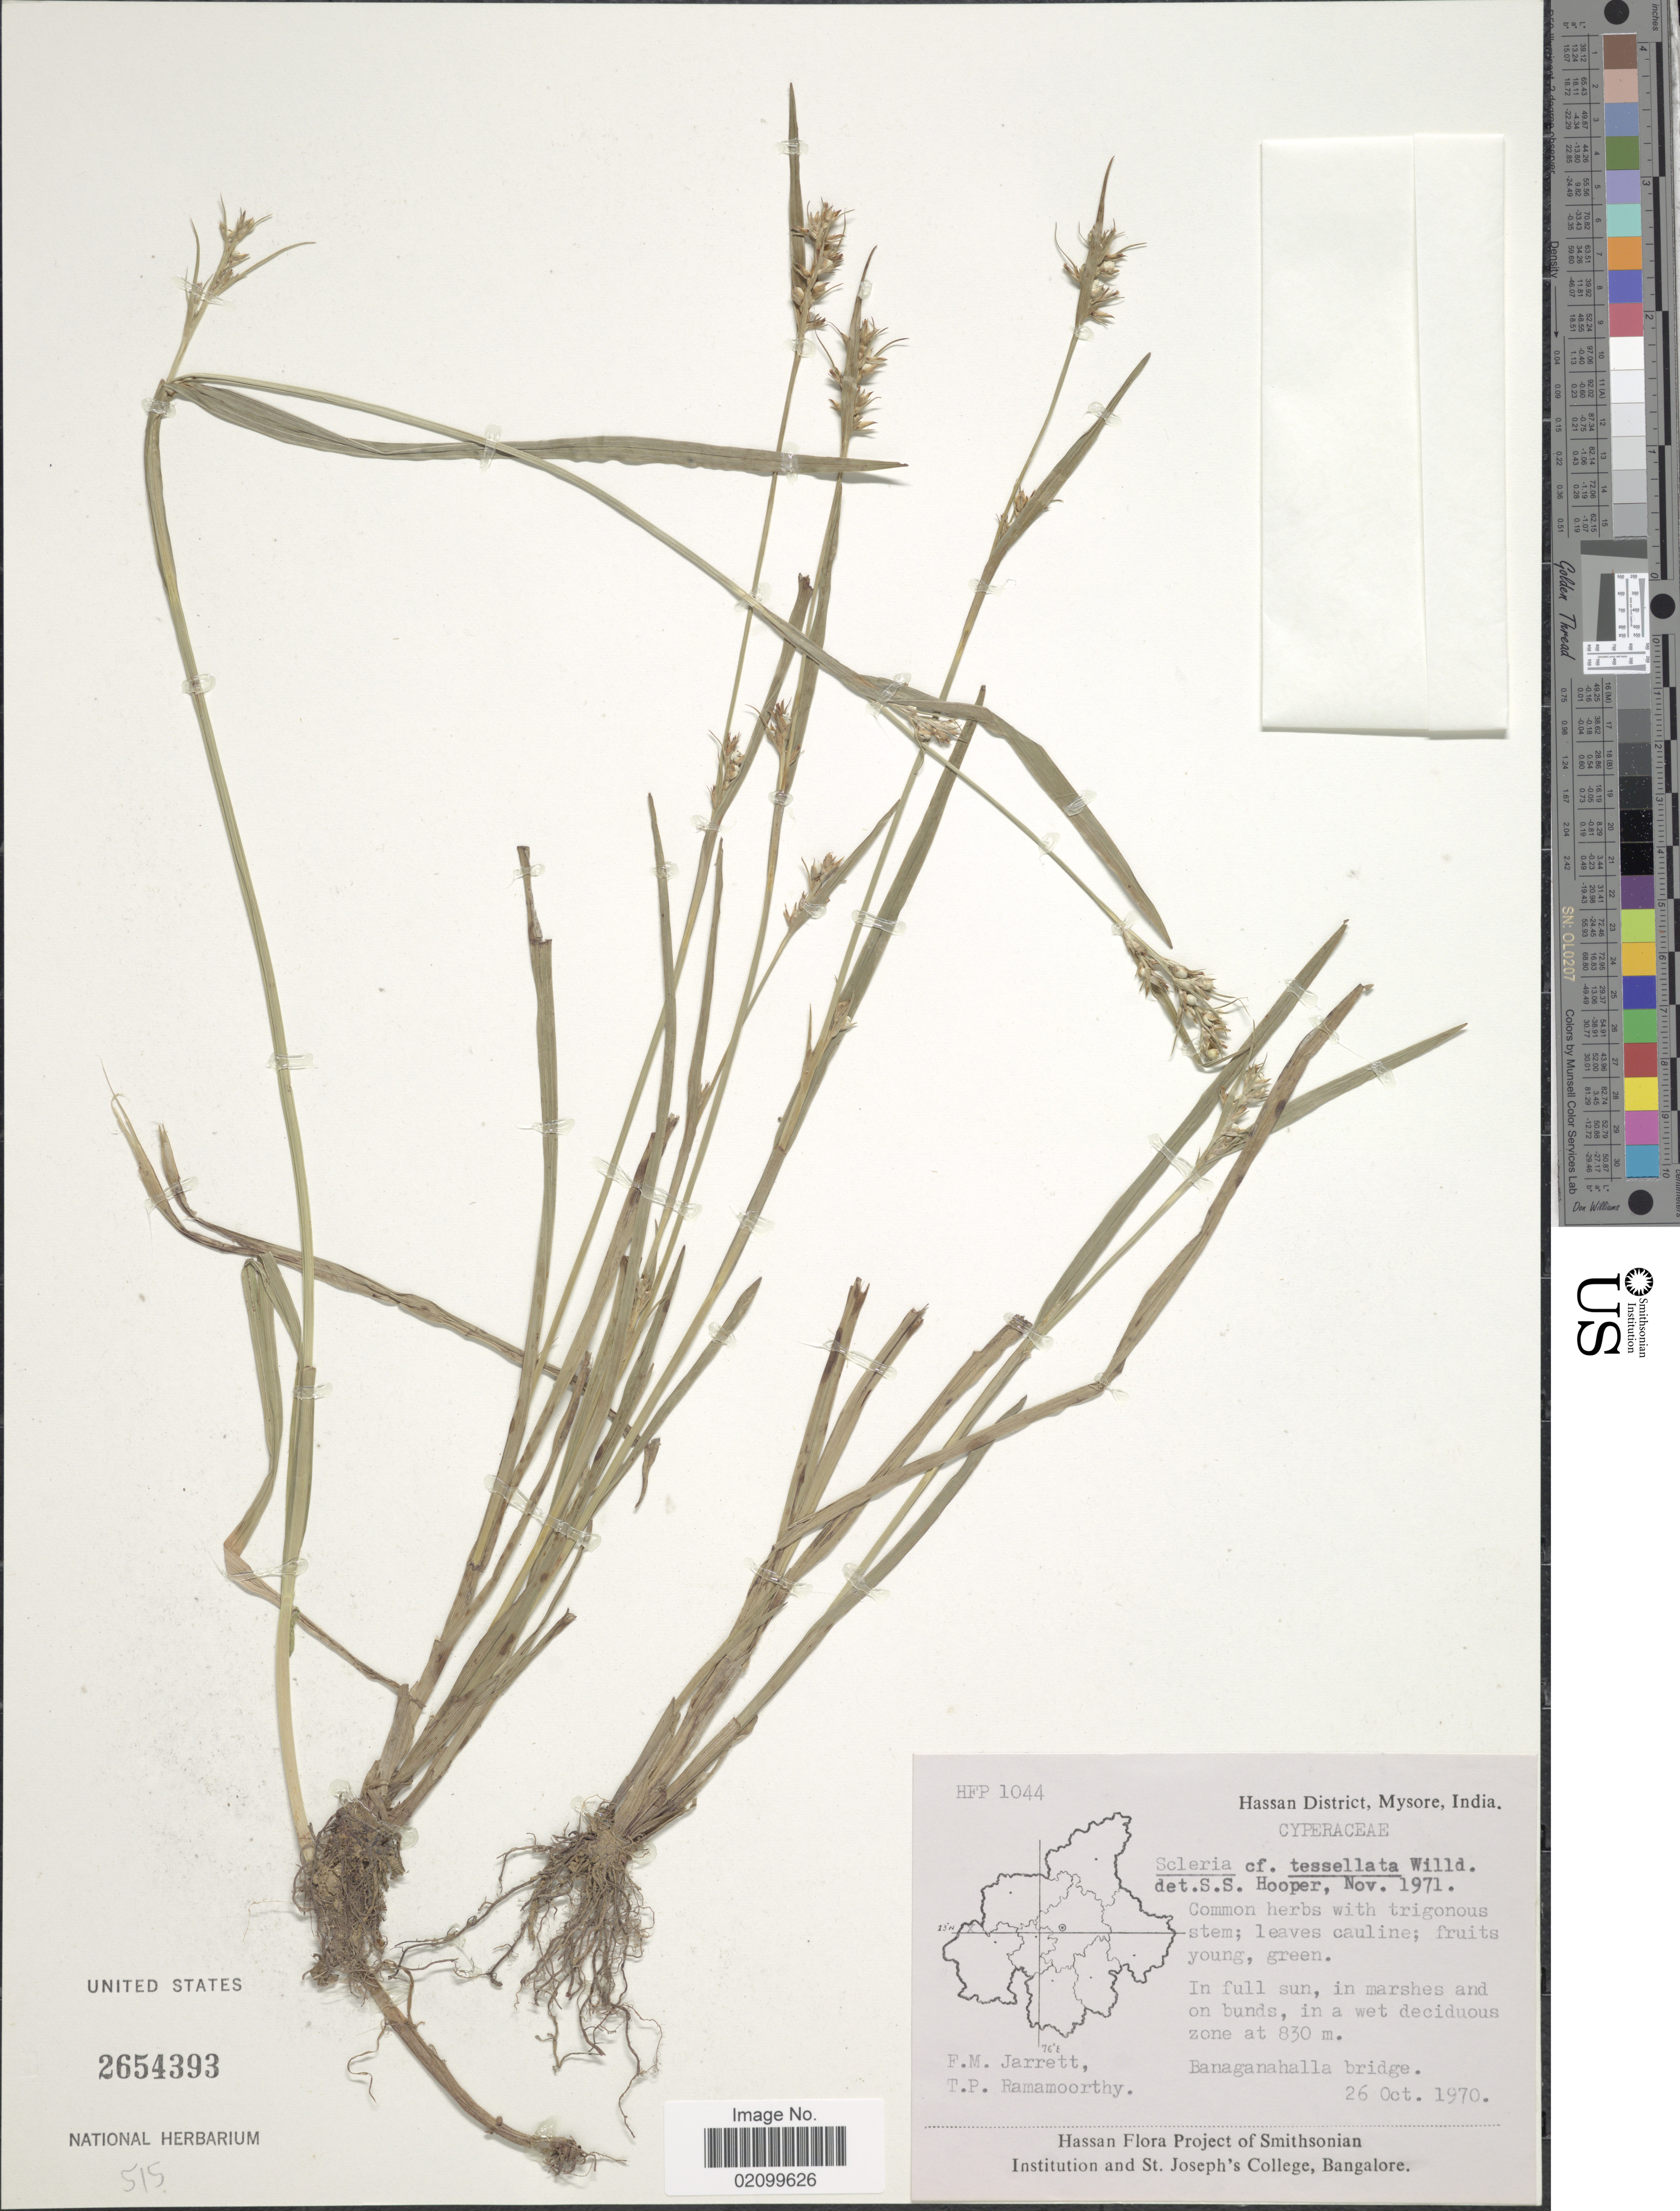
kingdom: Plantae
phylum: Tracheophyta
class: Liliopsida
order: Poales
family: Cyperaceae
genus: Scleria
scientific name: Scleria tessellata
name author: Willd.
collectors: F. M. Jarrett & T. P. Ramamoorthy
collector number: HFP1044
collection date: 1970-10-26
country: India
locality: Hassan District, Mysore. Banaganahalla bridge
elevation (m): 830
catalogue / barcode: US 2654393